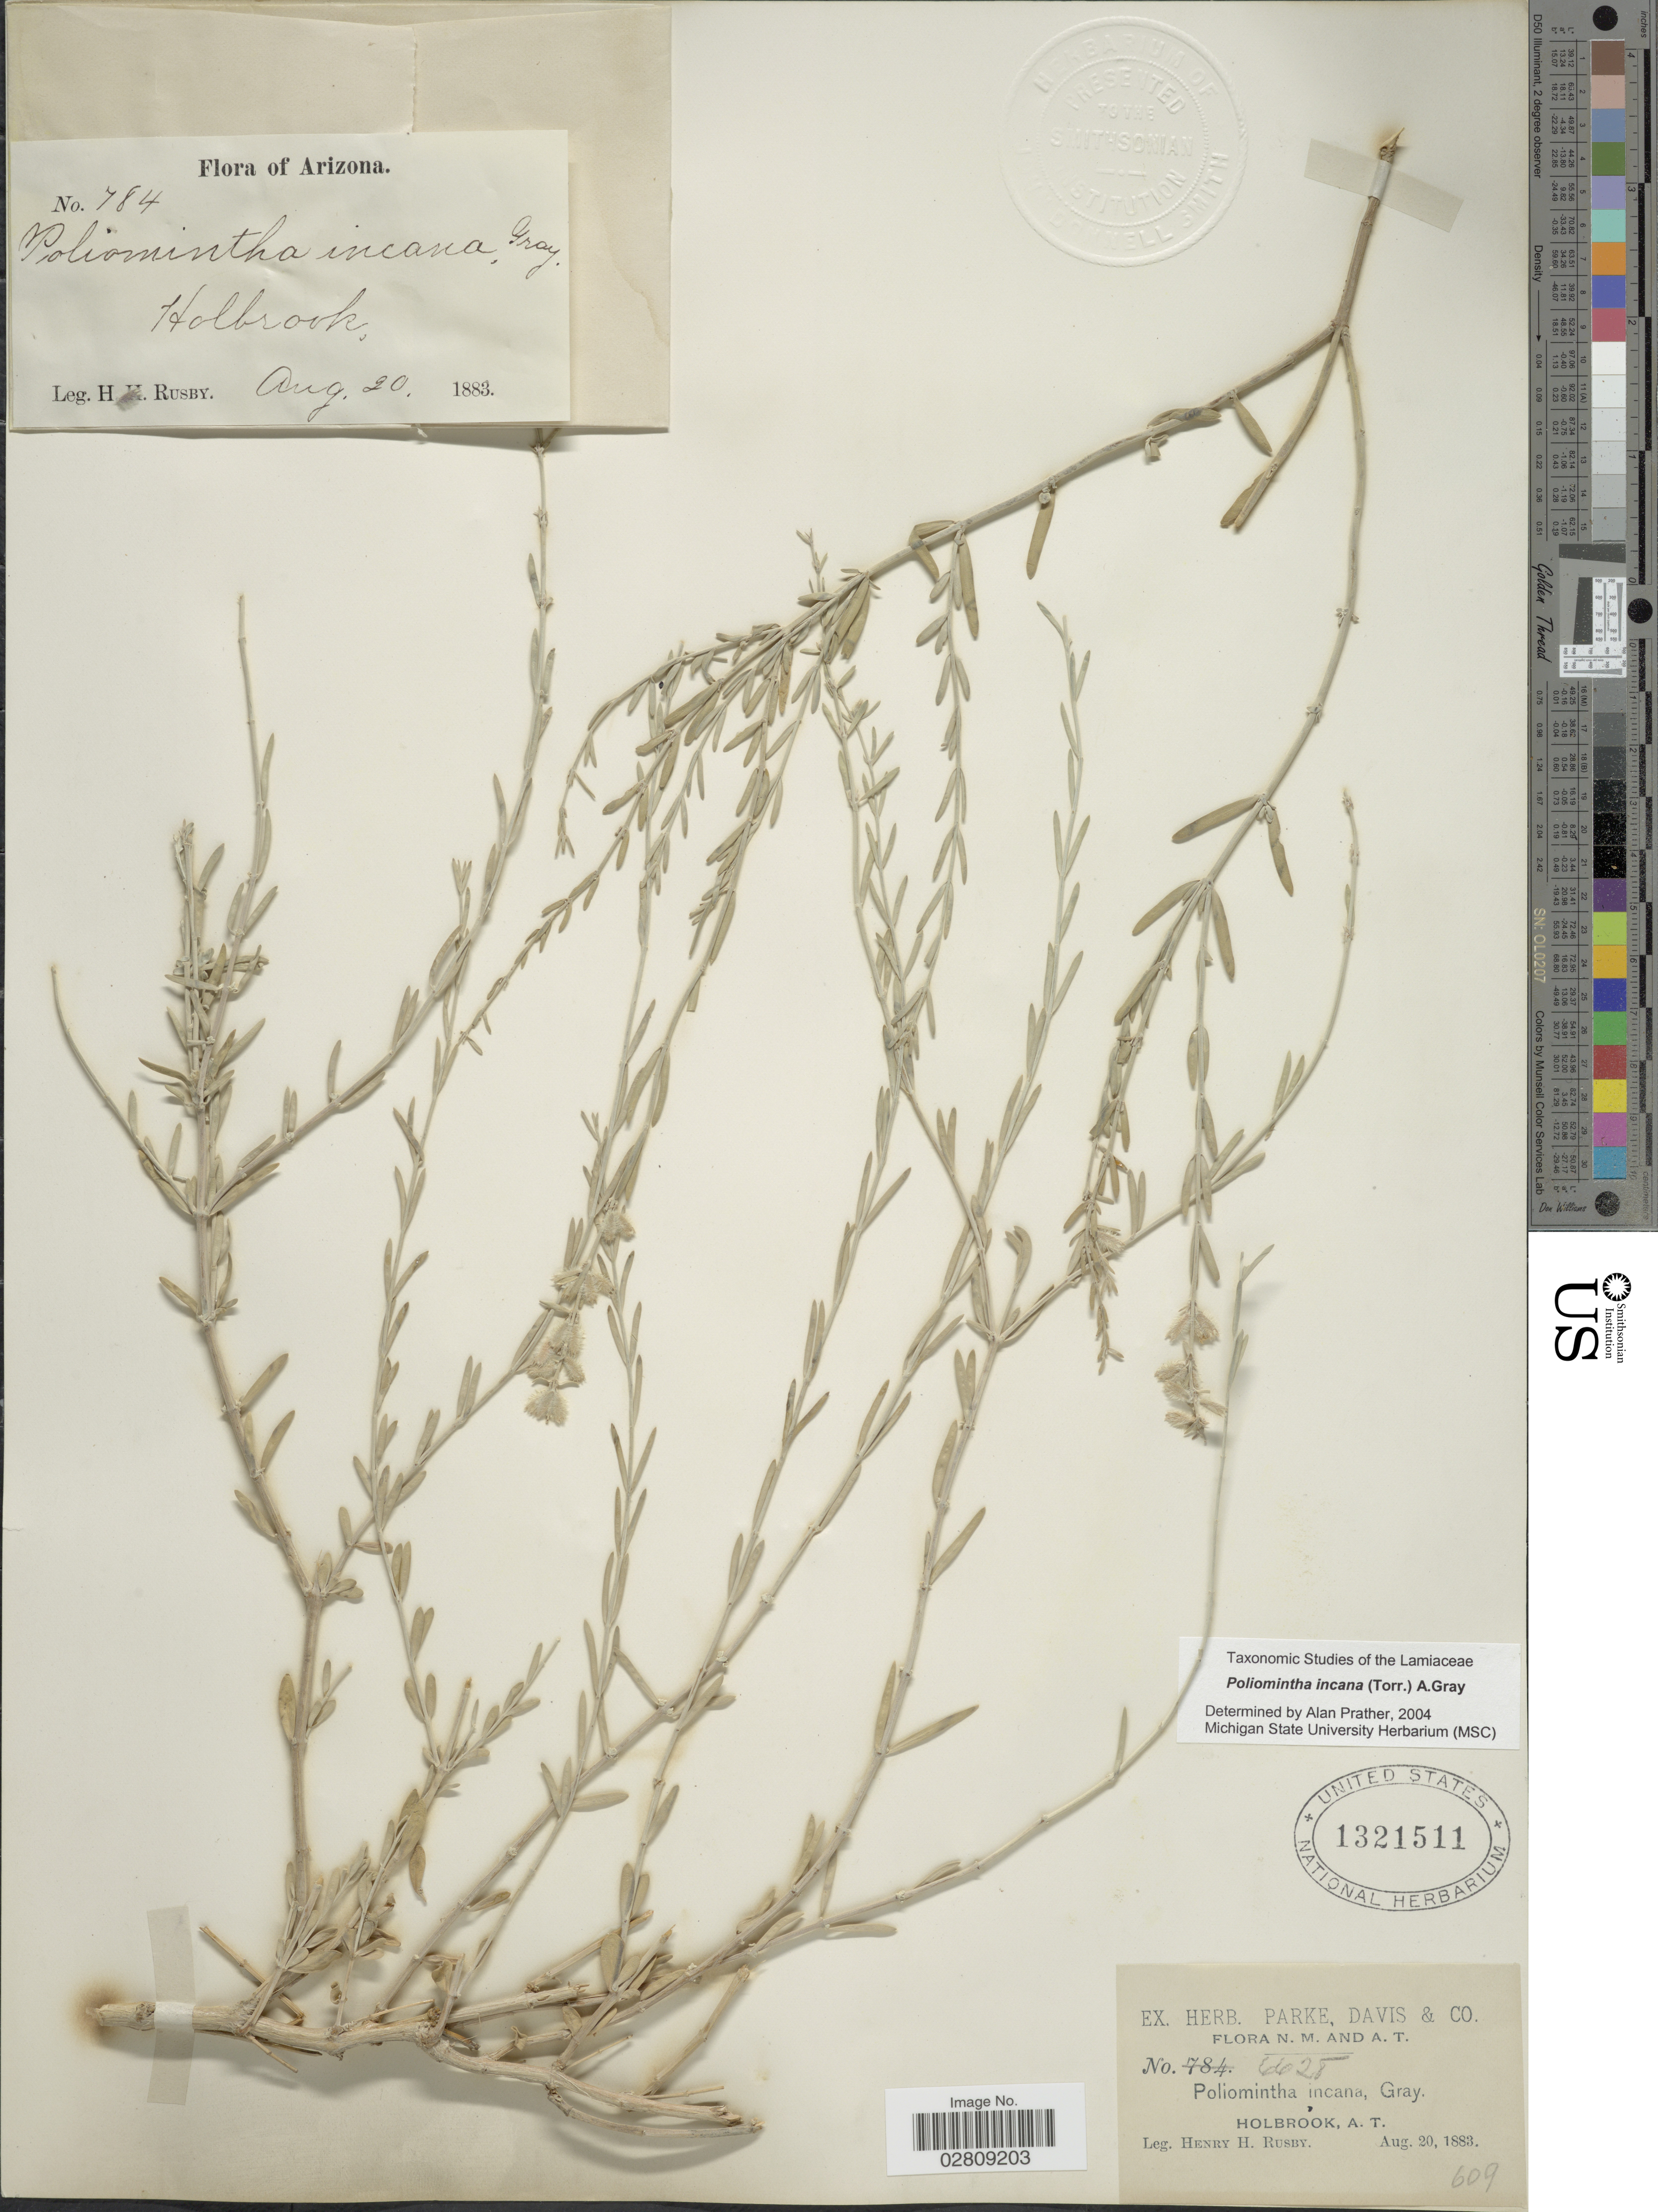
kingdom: Plantae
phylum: Tracheophyta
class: Magnoliopsida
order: Lamiales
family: Lamiaceae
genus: Poliomintha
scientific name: Poliomintha incana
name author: (Torr.) A. Gray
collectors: H. H. Rusby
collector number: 784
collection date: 1883-08-20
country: United States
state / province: Arizona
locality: Holbrook, A. T.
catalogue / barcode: US 1321511